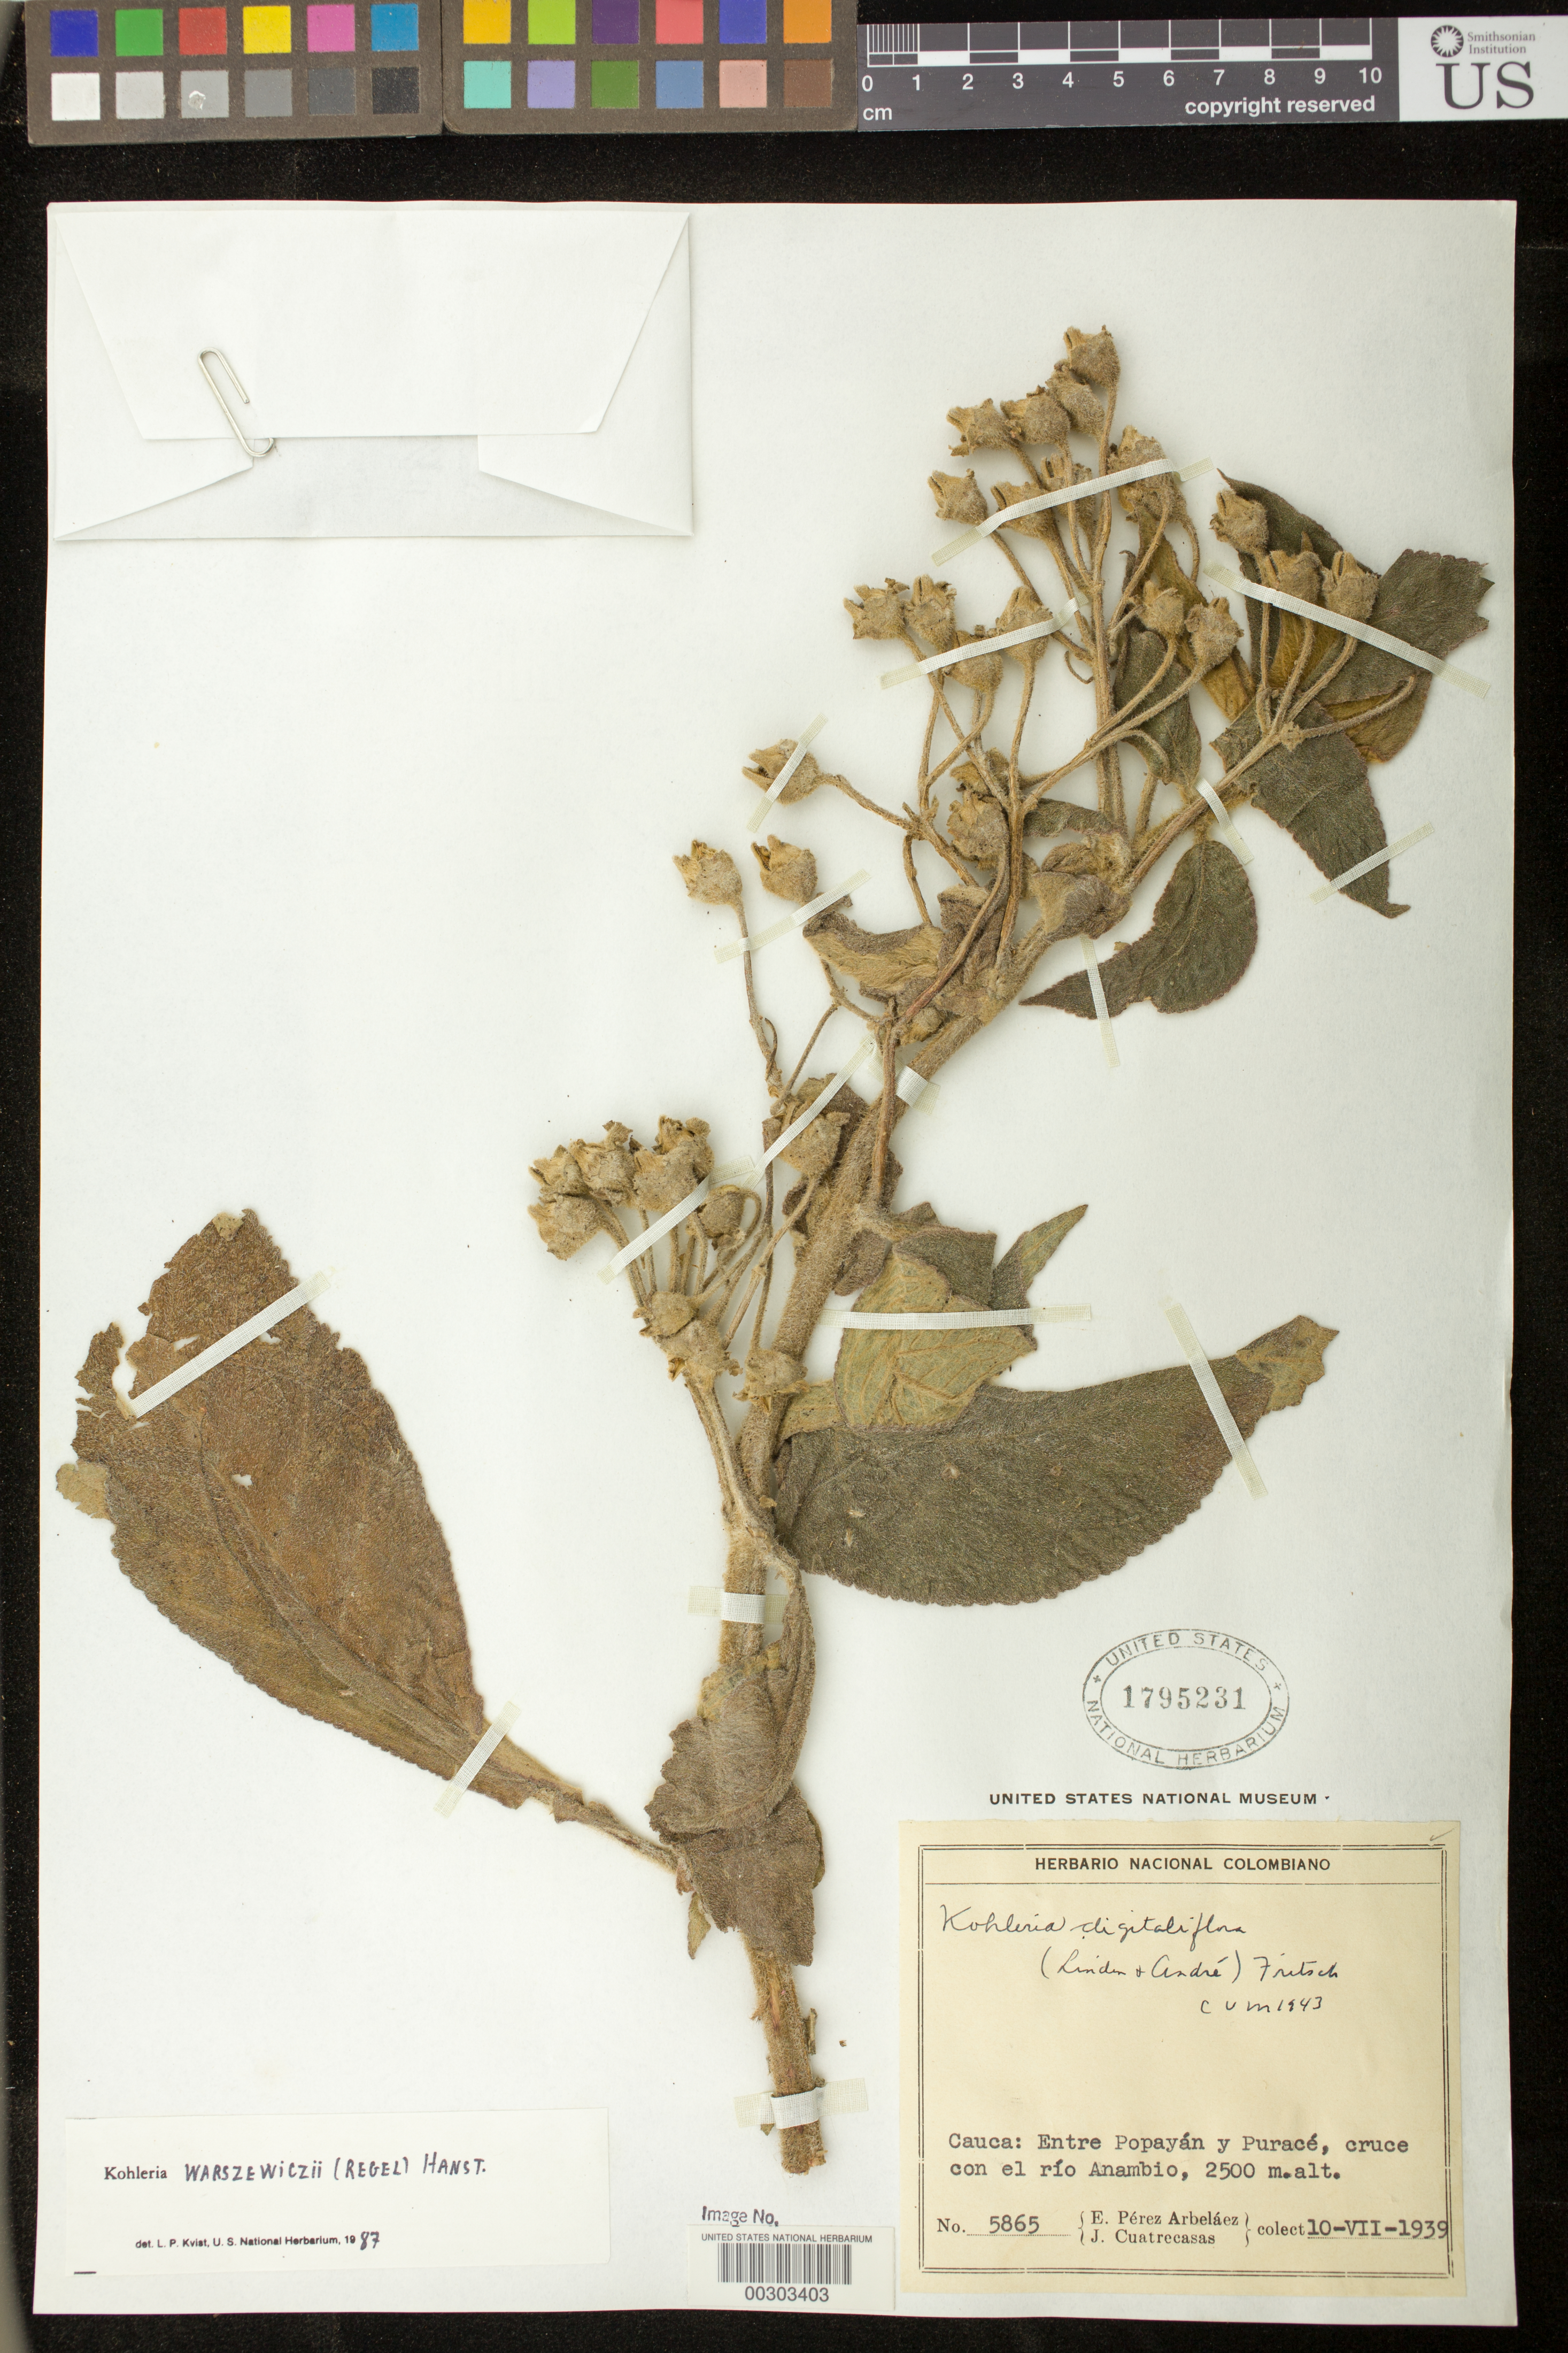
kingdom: Plantae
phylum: Tracheophyta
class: Magnoliopsida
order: Lamiales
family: Gesneriaceae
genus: Kohleria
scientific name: Kohleria warszewiczii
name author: (Regel) Hanst.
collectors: E. Pérez Arbeláez & J. Cuatrecasas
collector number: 5865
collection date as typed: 10 Jul 1939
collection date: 1939-07-10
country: Colombia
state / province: Cauca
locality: Between Popayan and Purace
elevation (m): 2500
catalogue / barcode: US 1795231